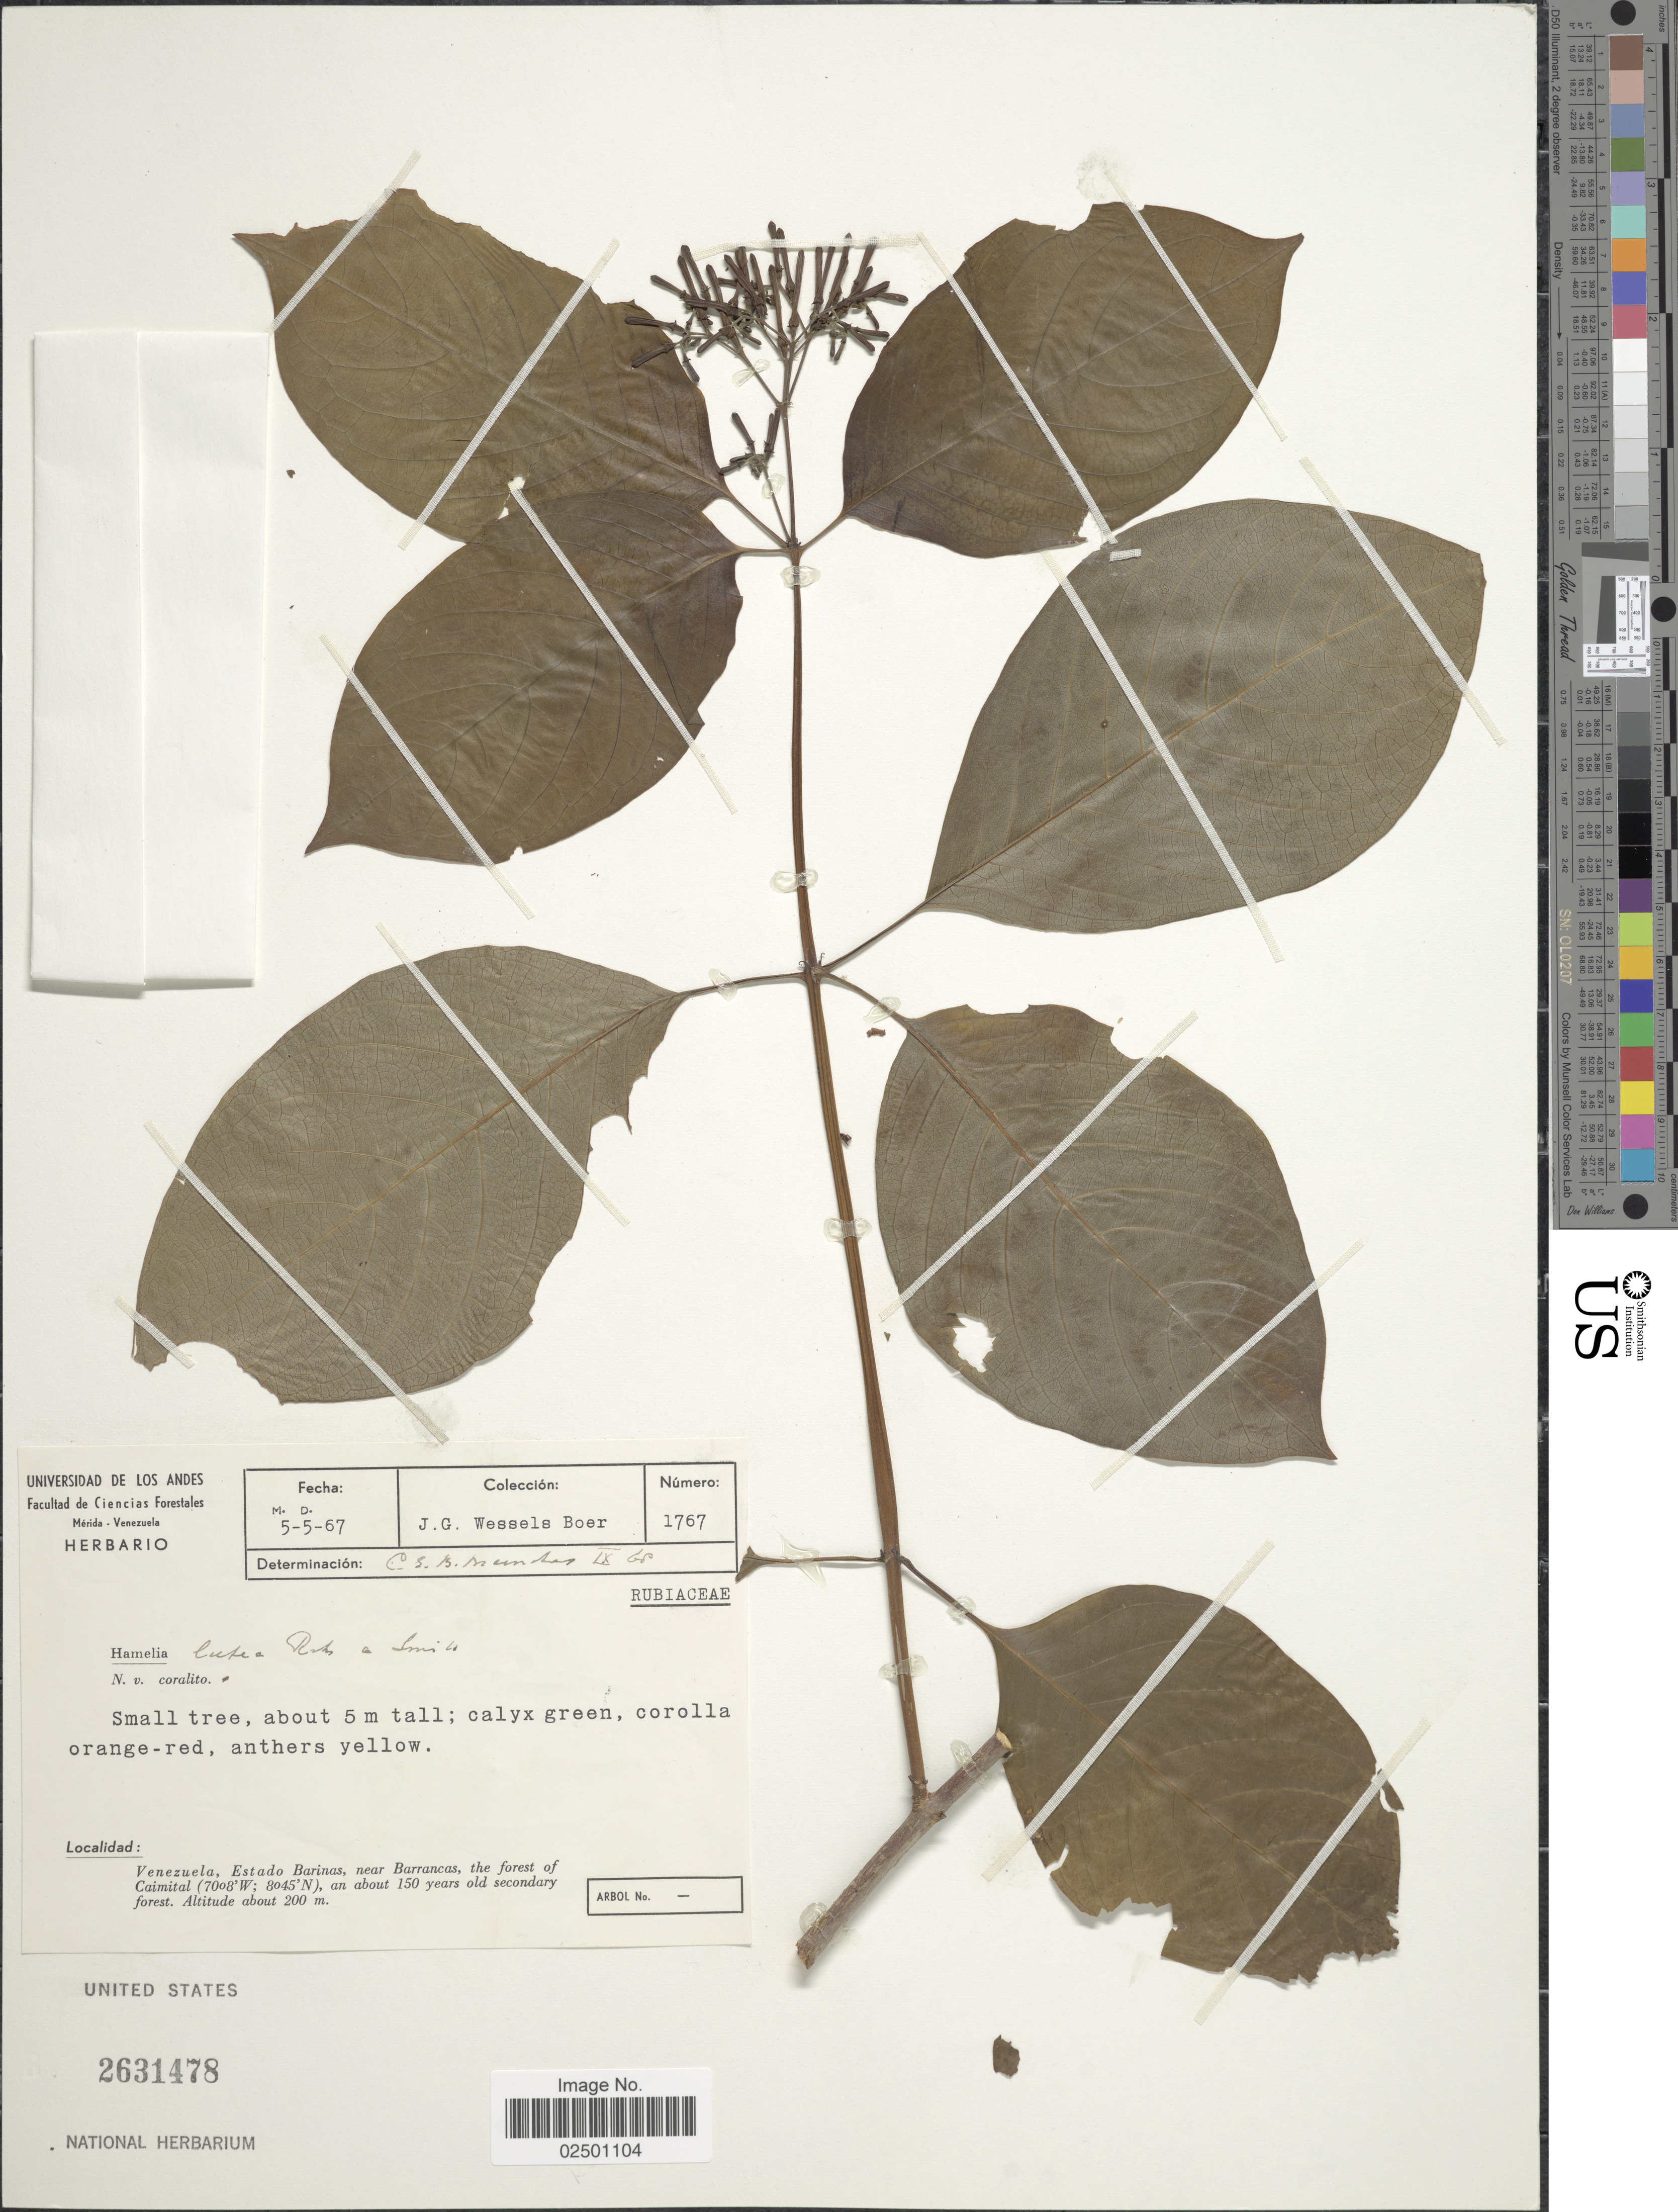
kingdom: Plantae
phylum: Tracheophyta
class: Magnoliopsida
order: Gentianales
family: Rubiaceae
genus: Hamelia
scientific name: Hamelia axillaris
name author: Sw.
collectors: J. G. Wessels Boer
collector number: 1767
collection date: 1967-05-05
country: Venezuela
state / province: Barinas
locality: Estado Barinas, near Barrancas, the forest of Caimital, an about 150 years old secondary forest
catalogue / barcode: US 2631478